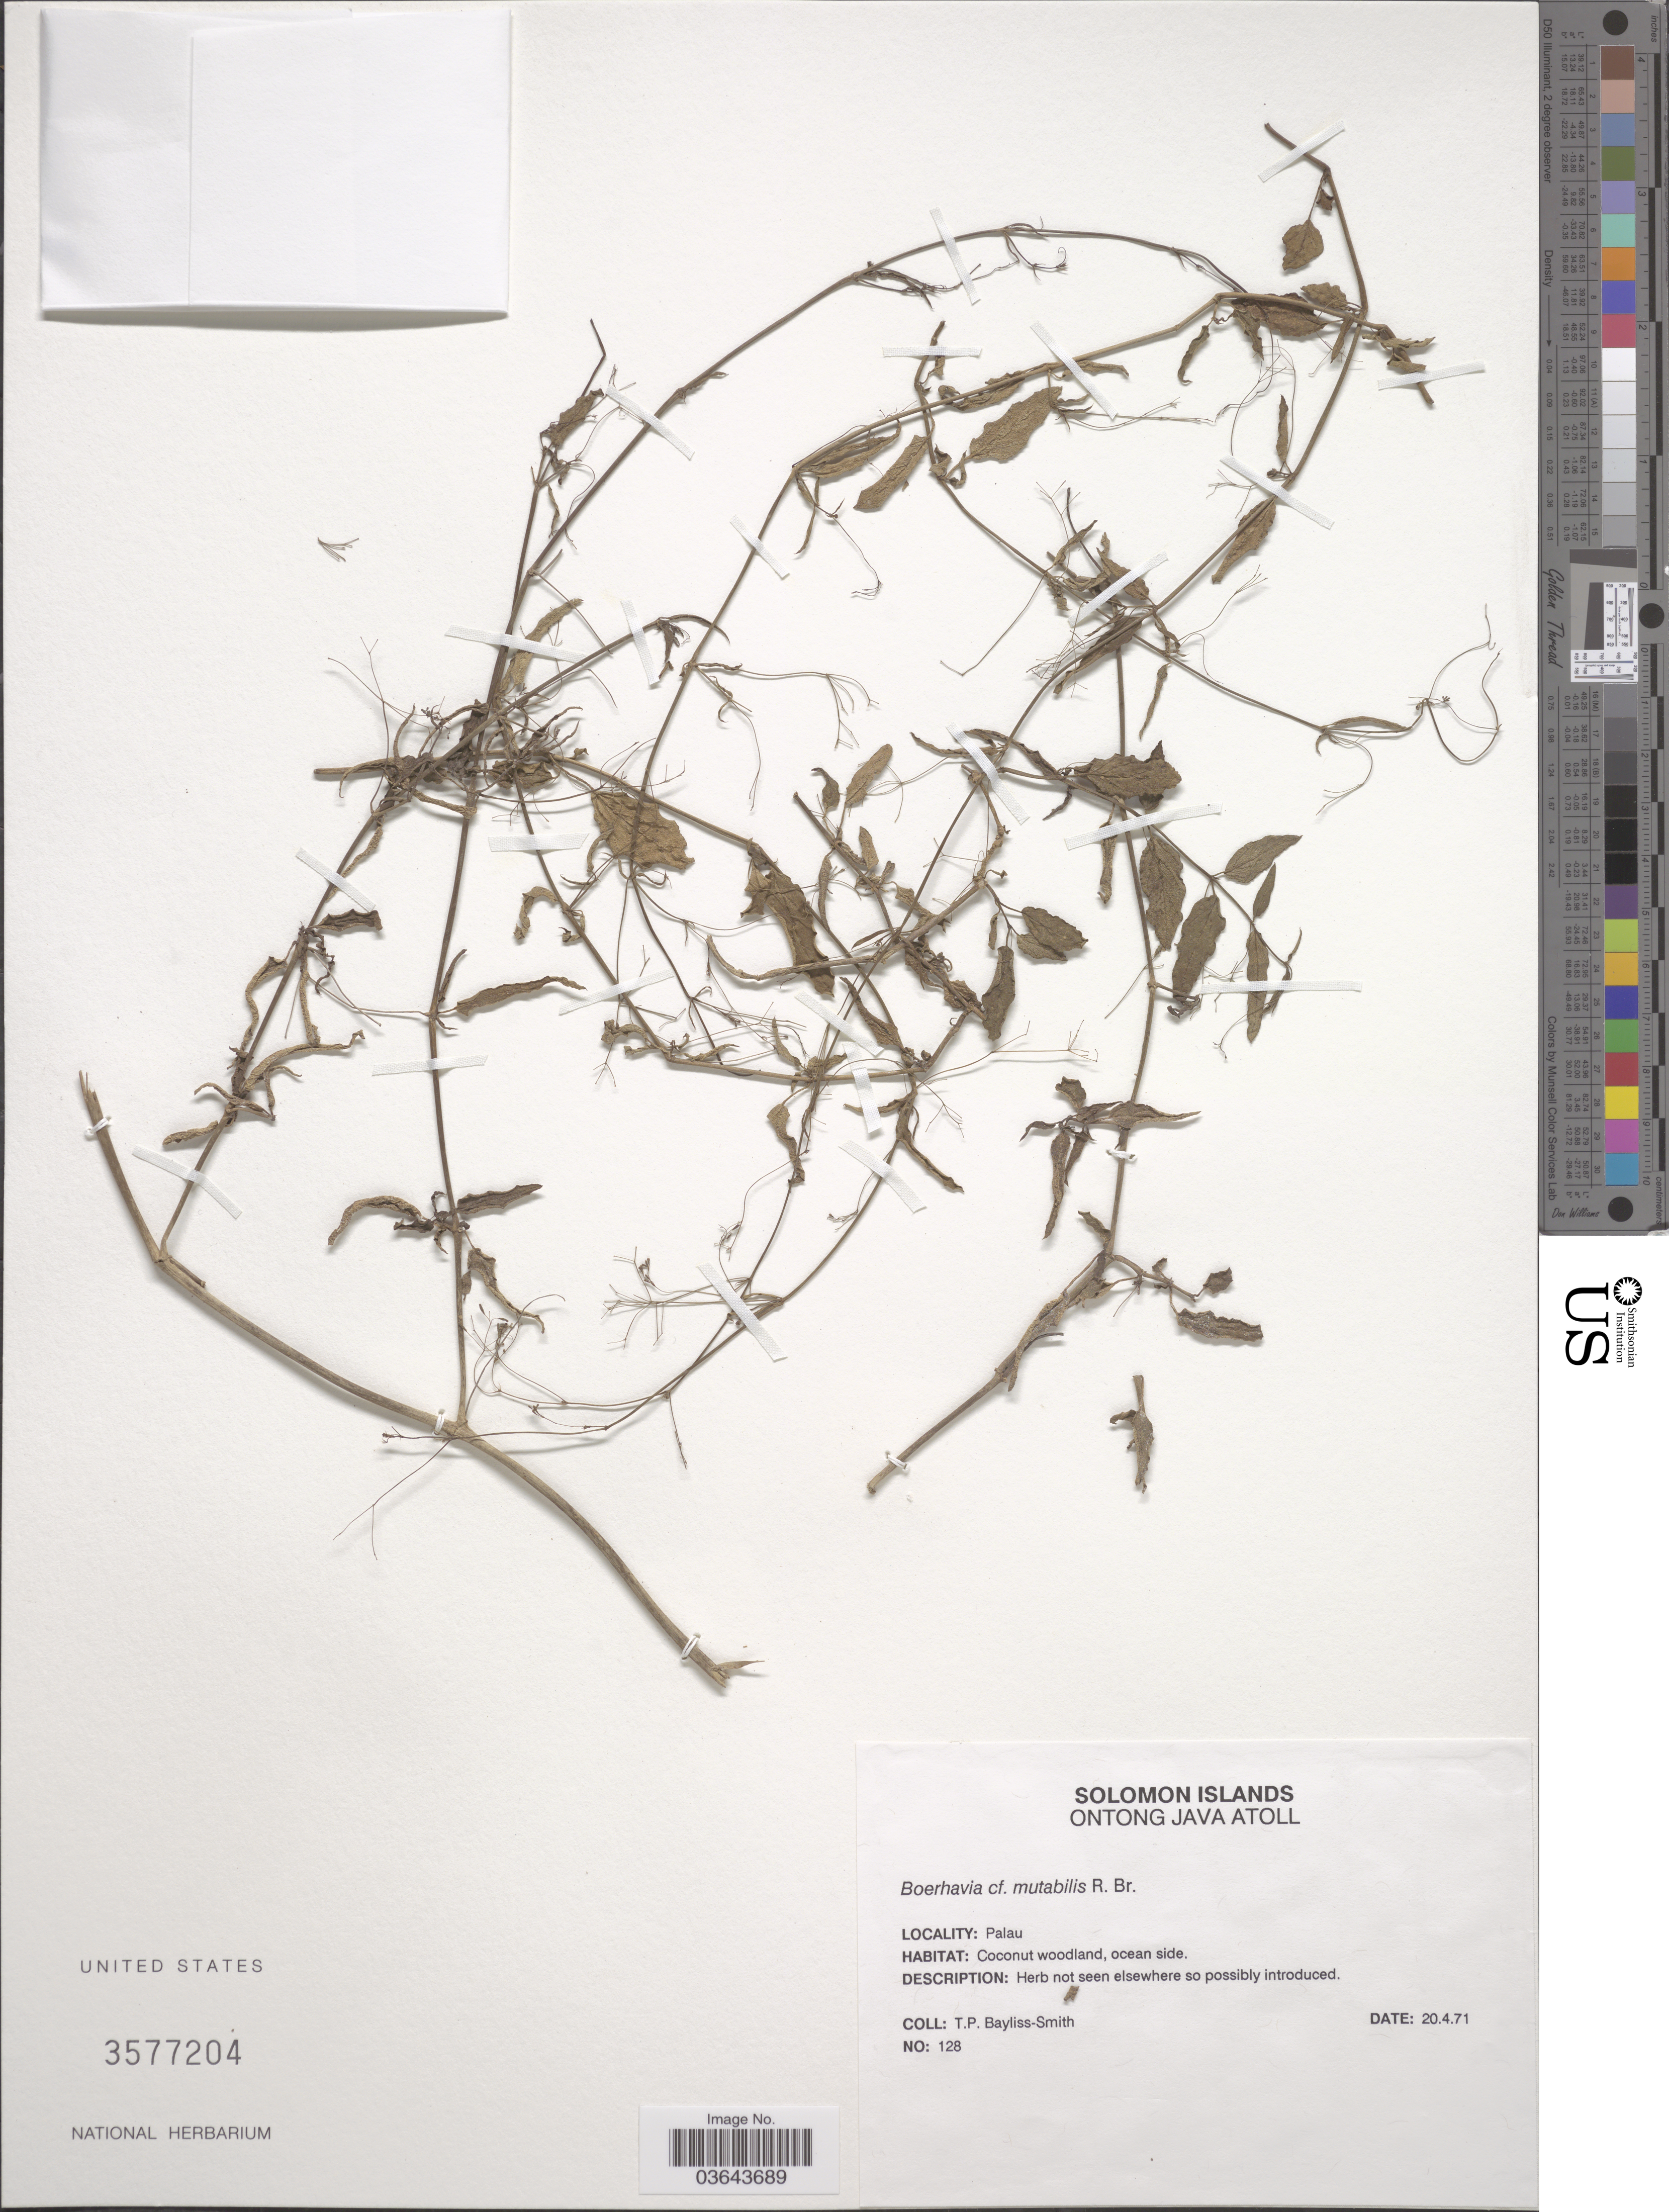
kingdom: Plantae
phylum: Tracheophyta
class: Magnoliopsida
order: Caryophyllales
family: Nyctaginaceae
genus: Boerhavia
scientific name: Boerhavia mutabilis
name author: R. Br.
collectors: T. P. Bayliss-Smith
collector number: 128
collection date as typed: Transcribed d/m/y: 20/4/71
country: Solomon Islands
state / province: Solomon Island Outliers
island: Ontong Java [Luanguia] Atoll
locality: Ontong Java Atoll. Palau.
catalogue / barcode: US 3577204